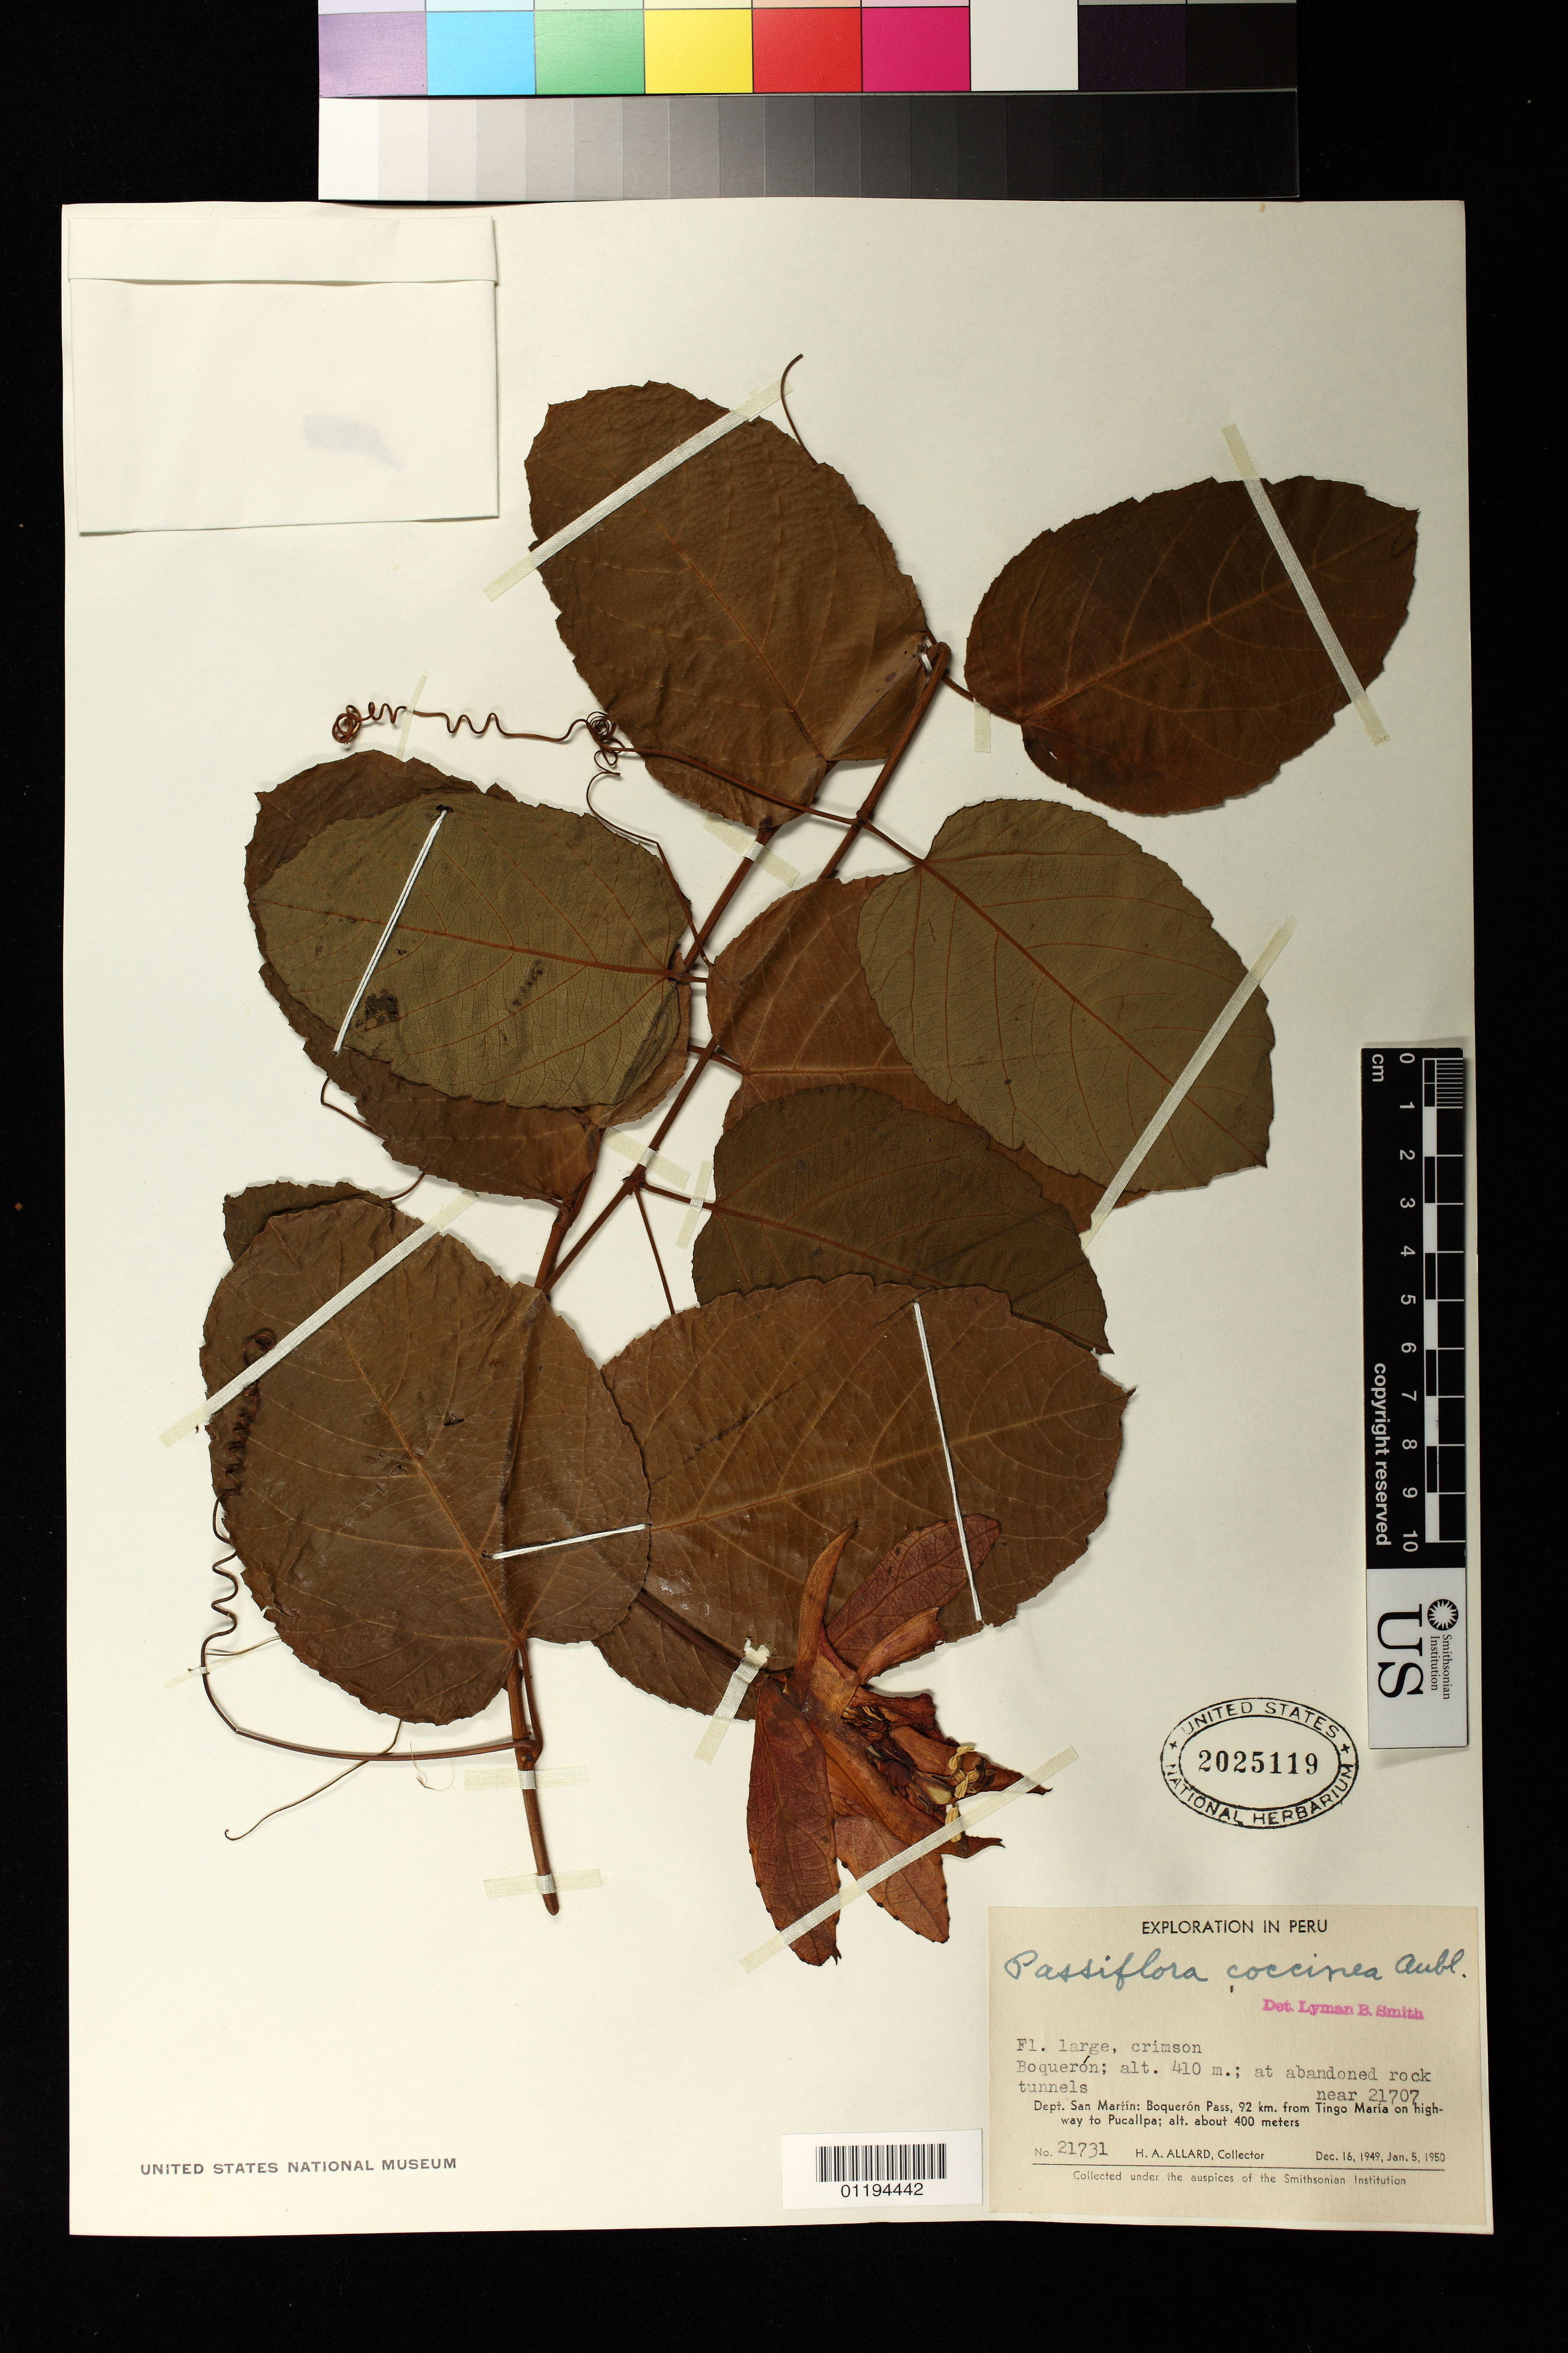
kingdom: Plantae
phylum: Tracheophyta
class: Magnoliopsida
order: Malpighiales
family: Passifloraceae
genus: Passiflora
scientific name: Passiflora coccinea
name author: Aubl.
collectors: H. A. Allard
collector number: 21731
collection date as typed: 16 Dec 1949 to 05 Jan 1950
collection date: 1949-12-16/1950-01-05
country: Peru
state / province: San Martín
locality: Boqueron Pass, 92 km from Tingo Maria on highway to Pucallpa.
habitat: at abandoned rock tunnels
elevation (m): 400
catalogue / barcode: US 2025119